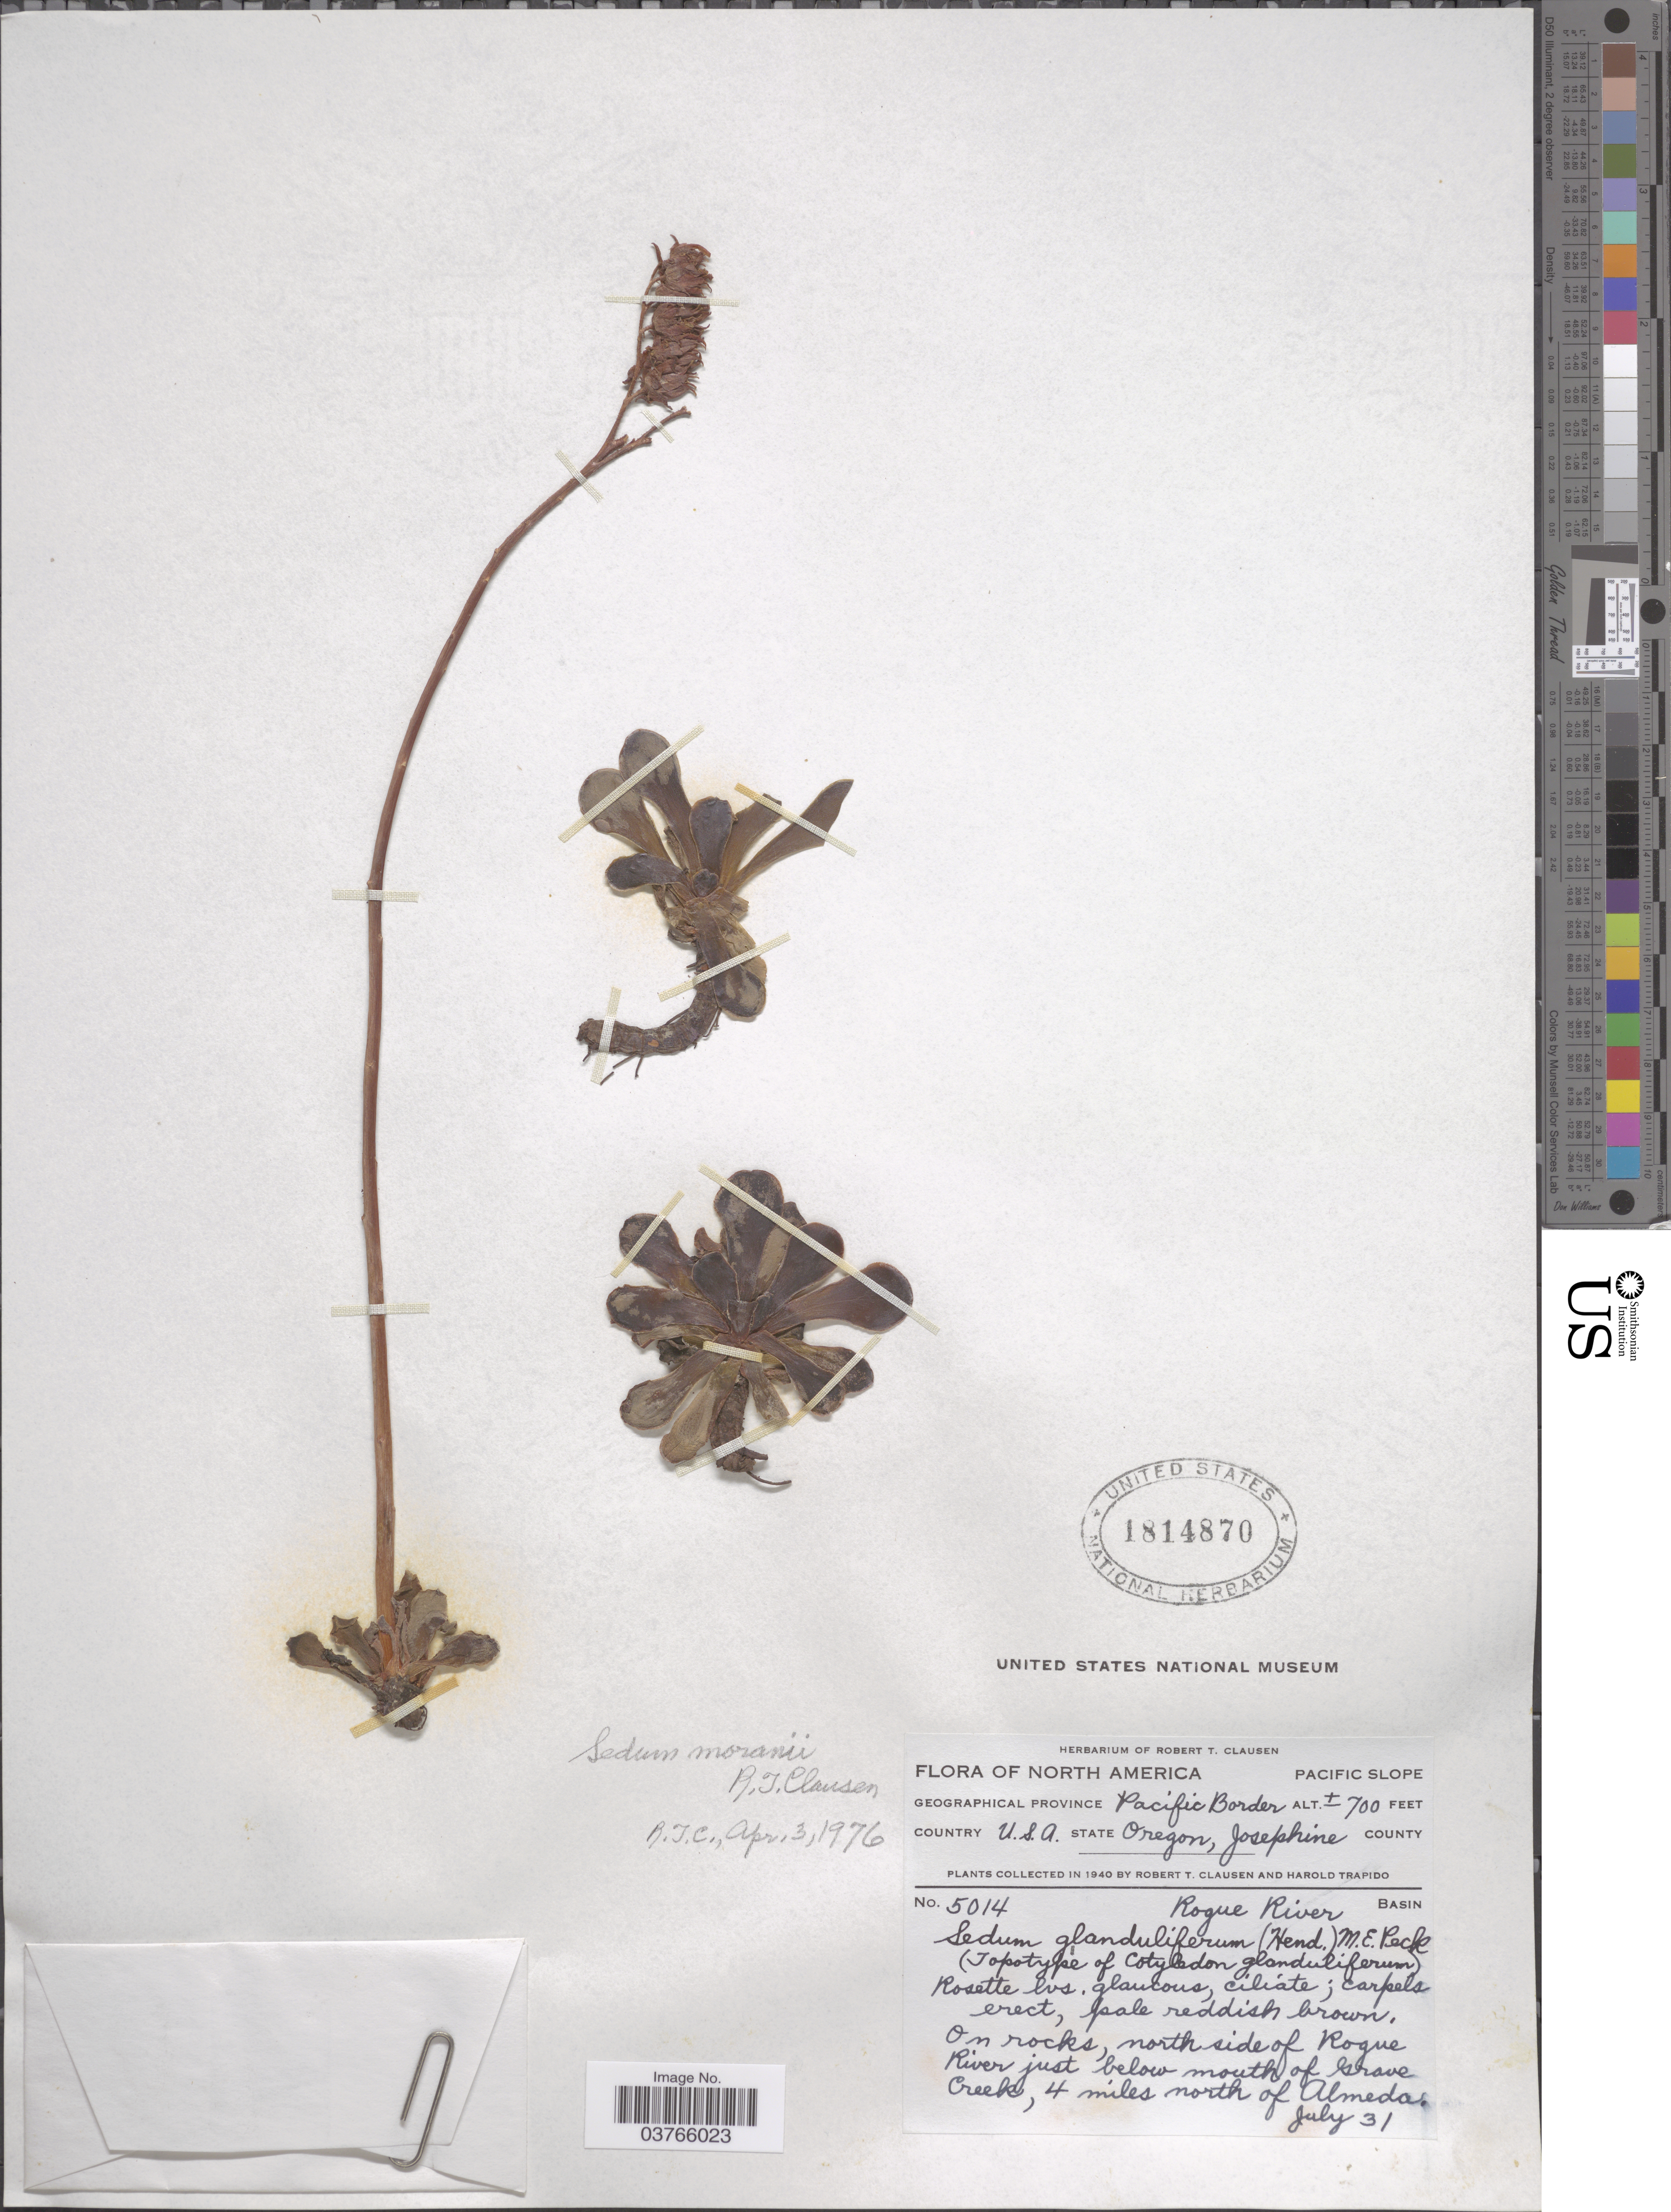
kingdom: Plantae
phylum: Tracheophyta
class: Magnoliopsida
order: Saxifragales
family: Crassulaceae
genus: Sedum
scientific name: Sedum glanduliferum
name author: Gussone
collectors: R. T. Clausen & H. Trapido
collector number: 5014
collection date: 1940-07-31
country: United States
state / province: Oregon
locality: Pacific Slope. Geographical Province Pacific Border, Josephine County. Rogue River Basin. On rocks, north side of Rogue River just below mouth of Grave Creek, 4 miles north of Almeda.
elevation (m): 213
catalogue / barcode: US 1814870